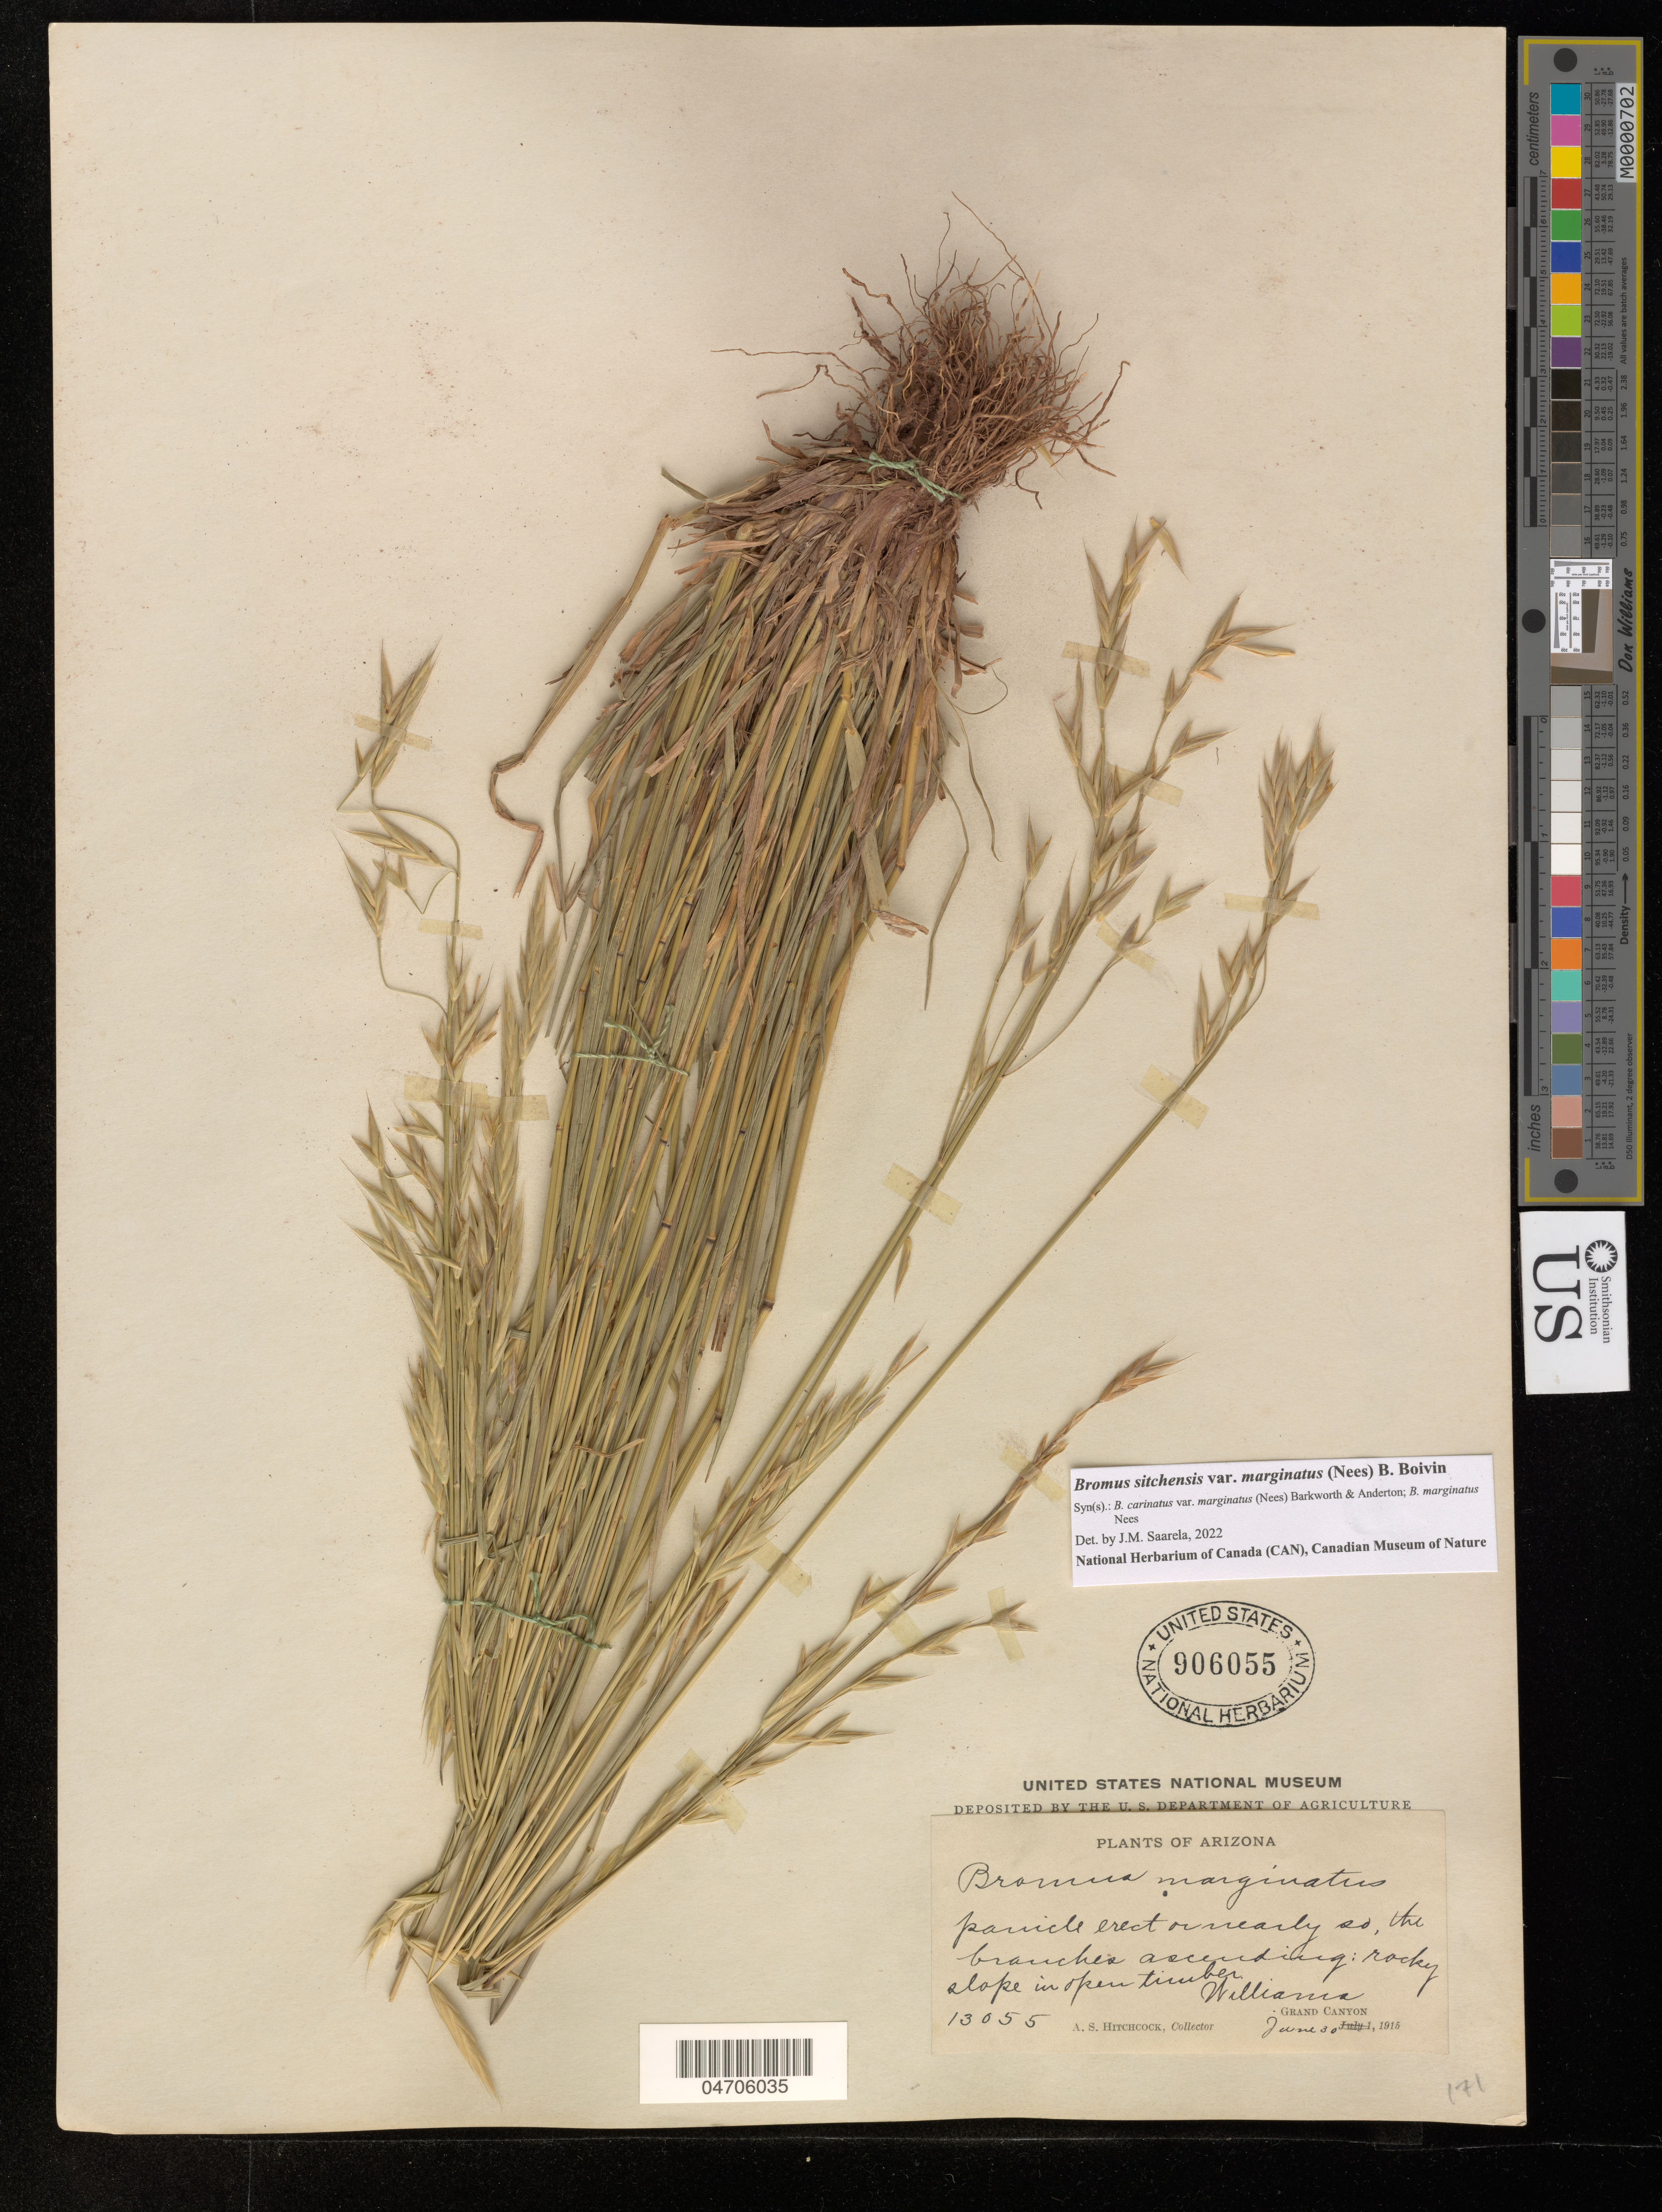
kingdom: Plantae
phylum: Tracheophyta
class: Liliopsida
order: Poales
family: Poaceae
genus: Bromus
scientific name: Bromus sitchensis var. marginatus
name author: (Nees) B. Boivin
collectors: A. Hitchcock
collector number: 13055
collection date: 1915-06-30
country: United States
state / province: Arizona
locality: Rocky slope in open timber. Williams. Grand Canyon.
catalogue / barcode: US 906055